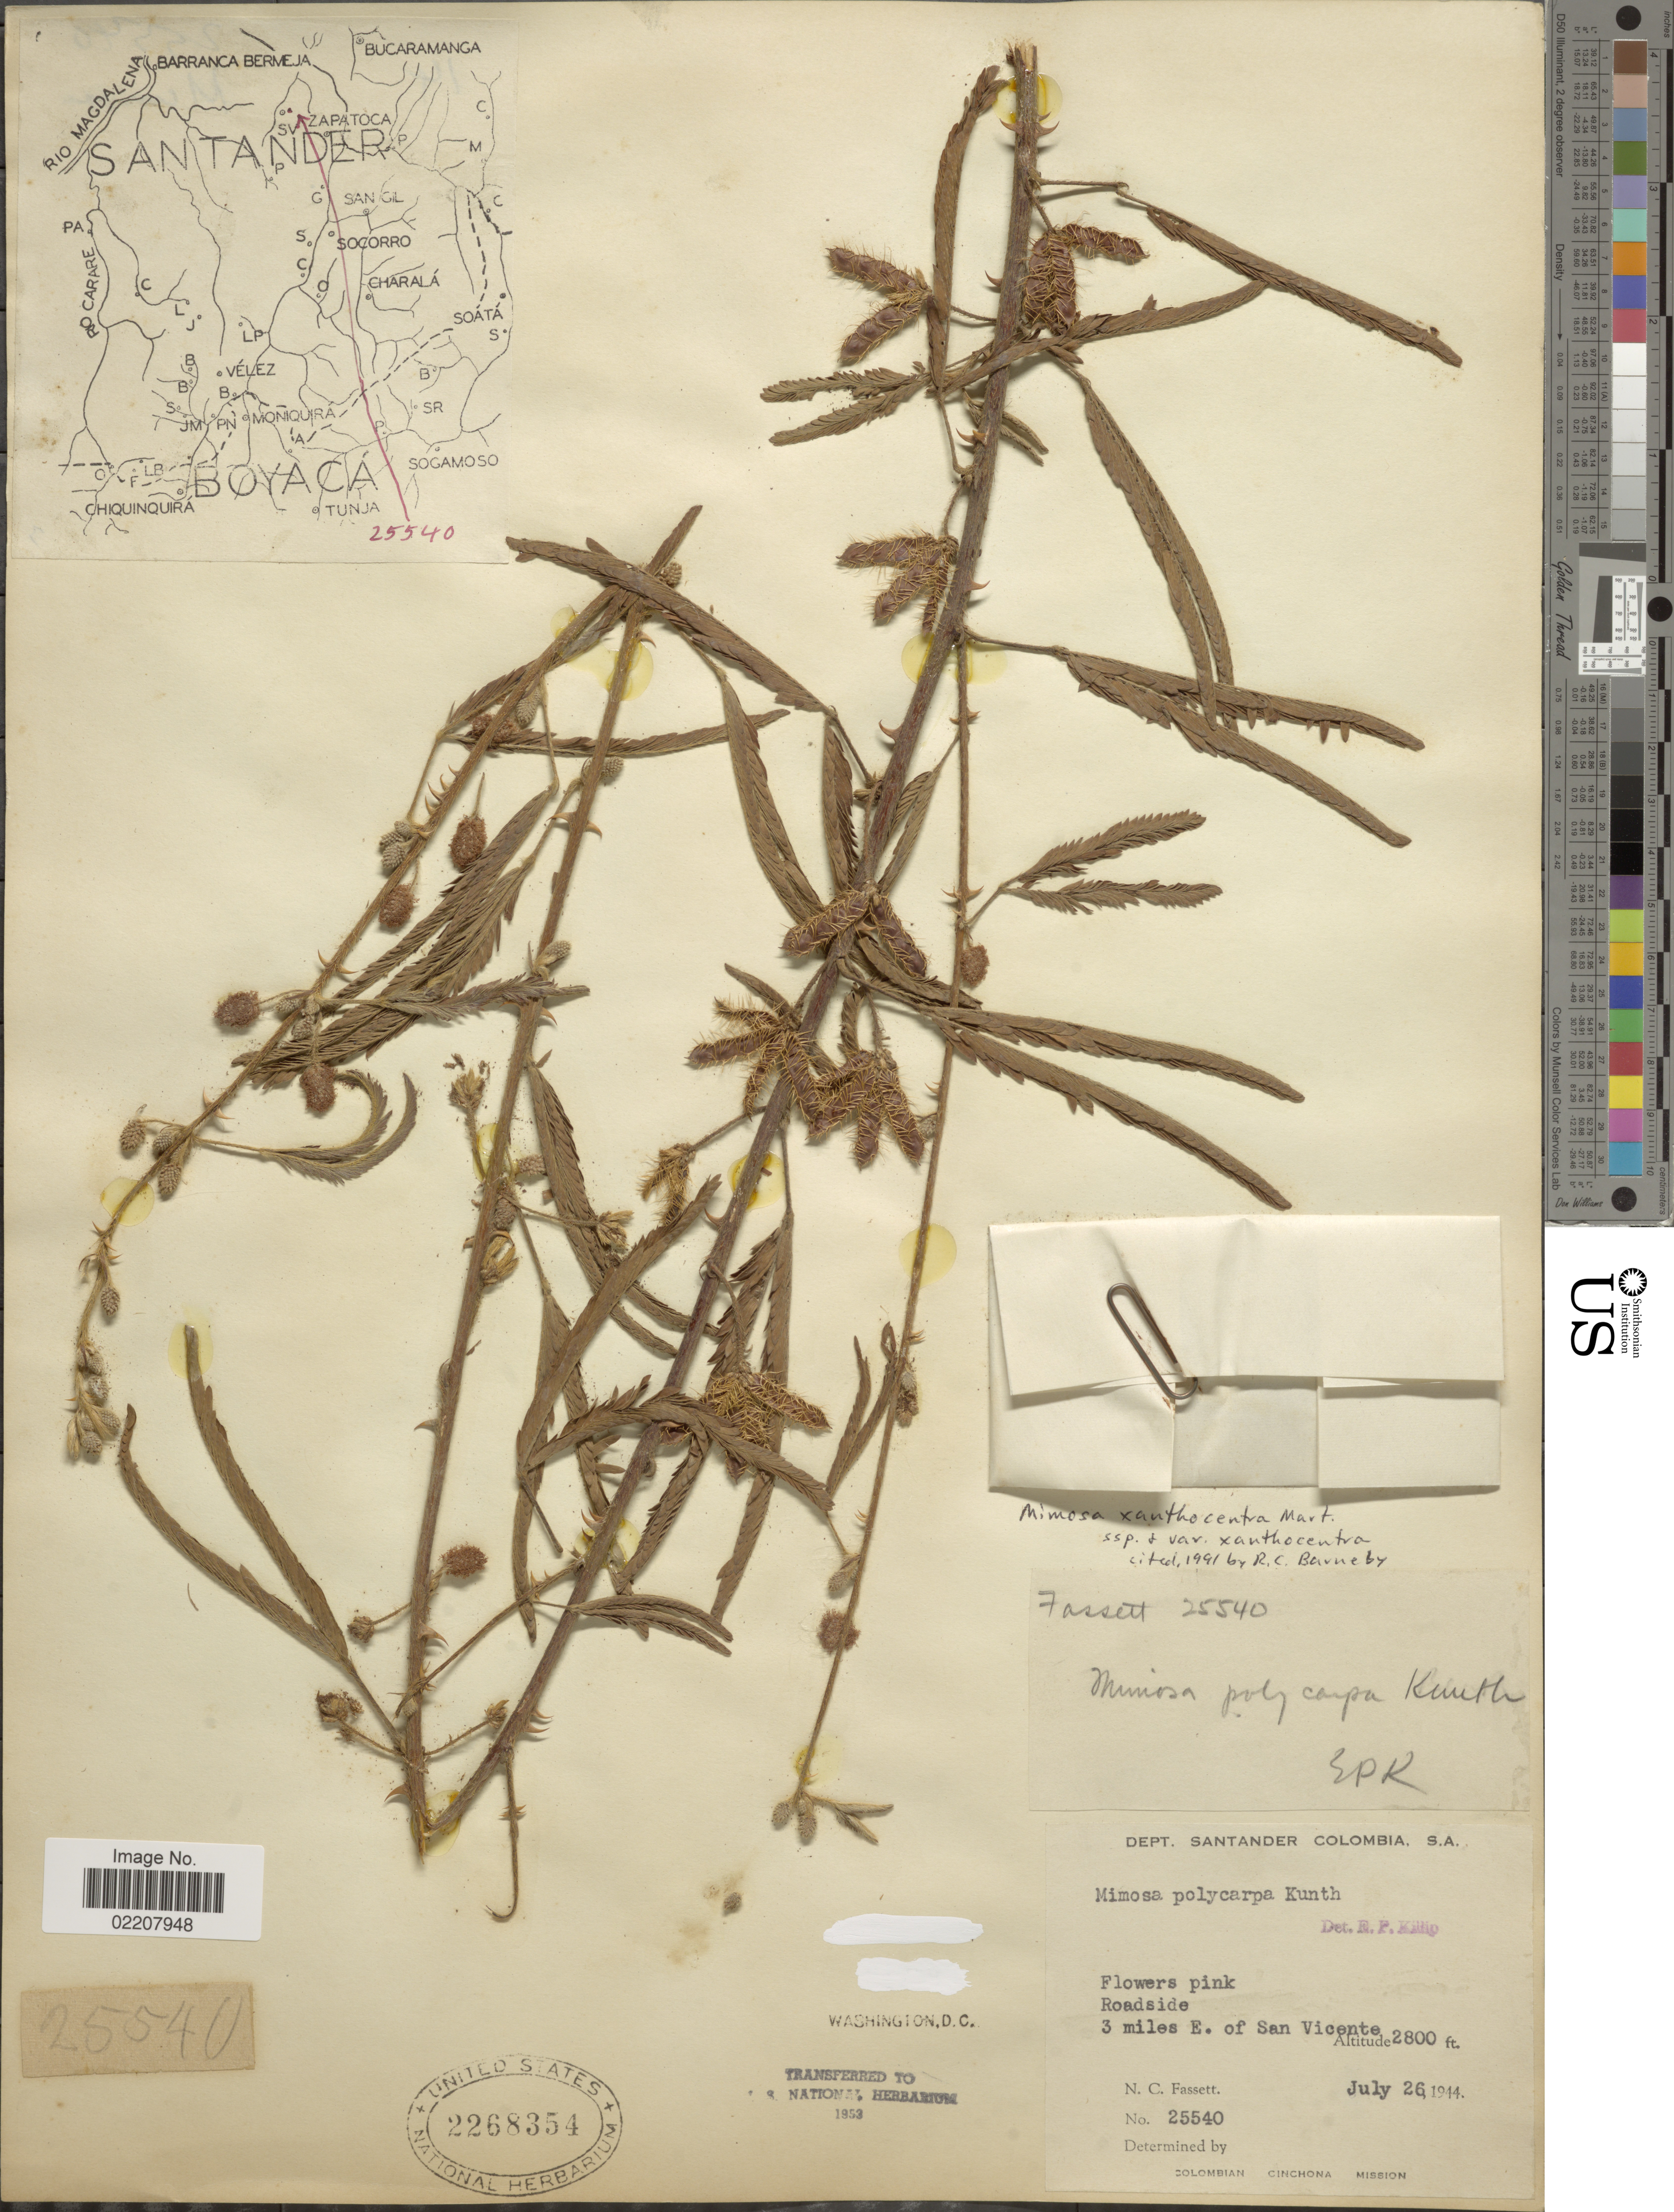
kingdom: Plantae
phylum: Tracheophyta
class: Magnoliopsida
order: Fabales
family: Fabaceae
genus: Mimosa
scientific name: Mimosa xanthocentra subsp. xanthocentra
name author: Mart.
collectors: N. C. Fassett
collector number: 25540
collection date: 1944-07-26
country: Colombia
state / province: Santander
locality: S.A., roadside, 3 miles E. of San Vicente.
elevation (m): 853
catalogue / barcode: US 2268354